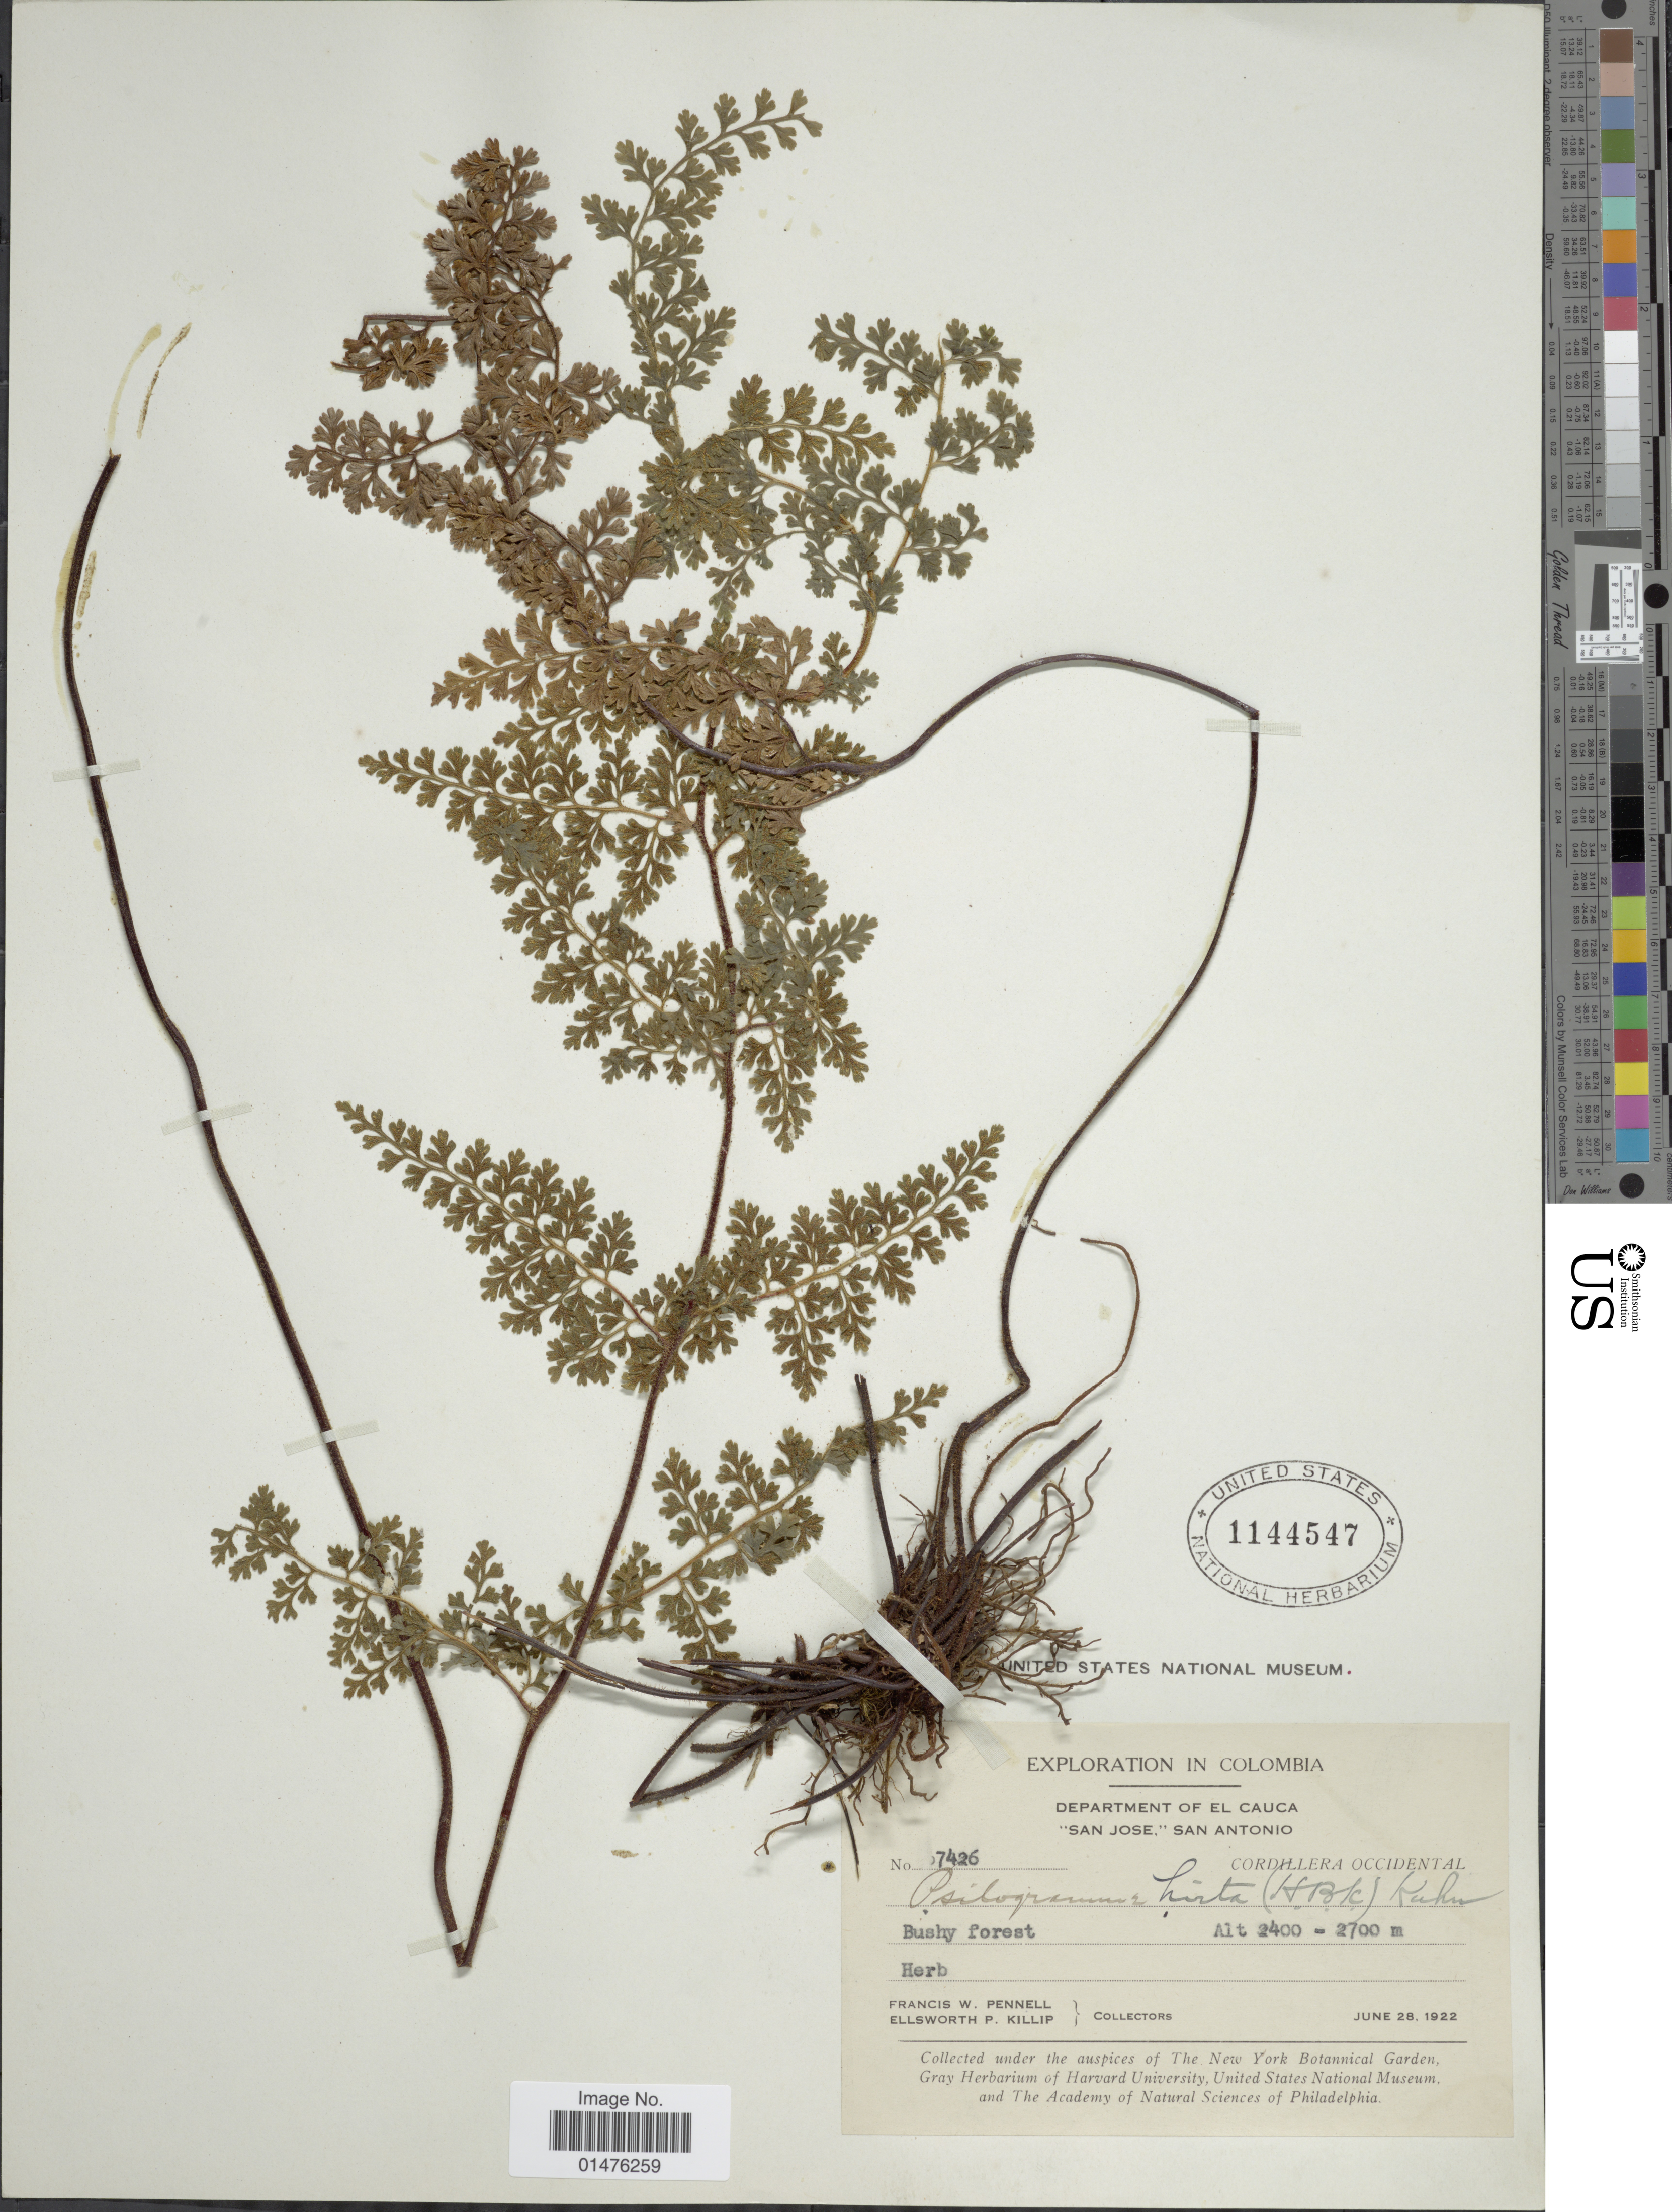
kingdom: Plantae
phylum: Tracheophyta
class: Polypodiopsida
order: Polypodiales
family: Pteridaceae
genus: Jamesonia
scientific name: Jamesonia hirta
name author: (Kunth) Christenh.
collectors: F. W. Pennell & E. P. Killip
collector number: !7426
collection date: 1922-06-28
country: Colombia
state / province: Cauca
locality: Department of EL Cauca 'San Jose,' San Antonio, Cordillera Occidental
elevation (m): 2400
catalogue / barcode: US 1144547